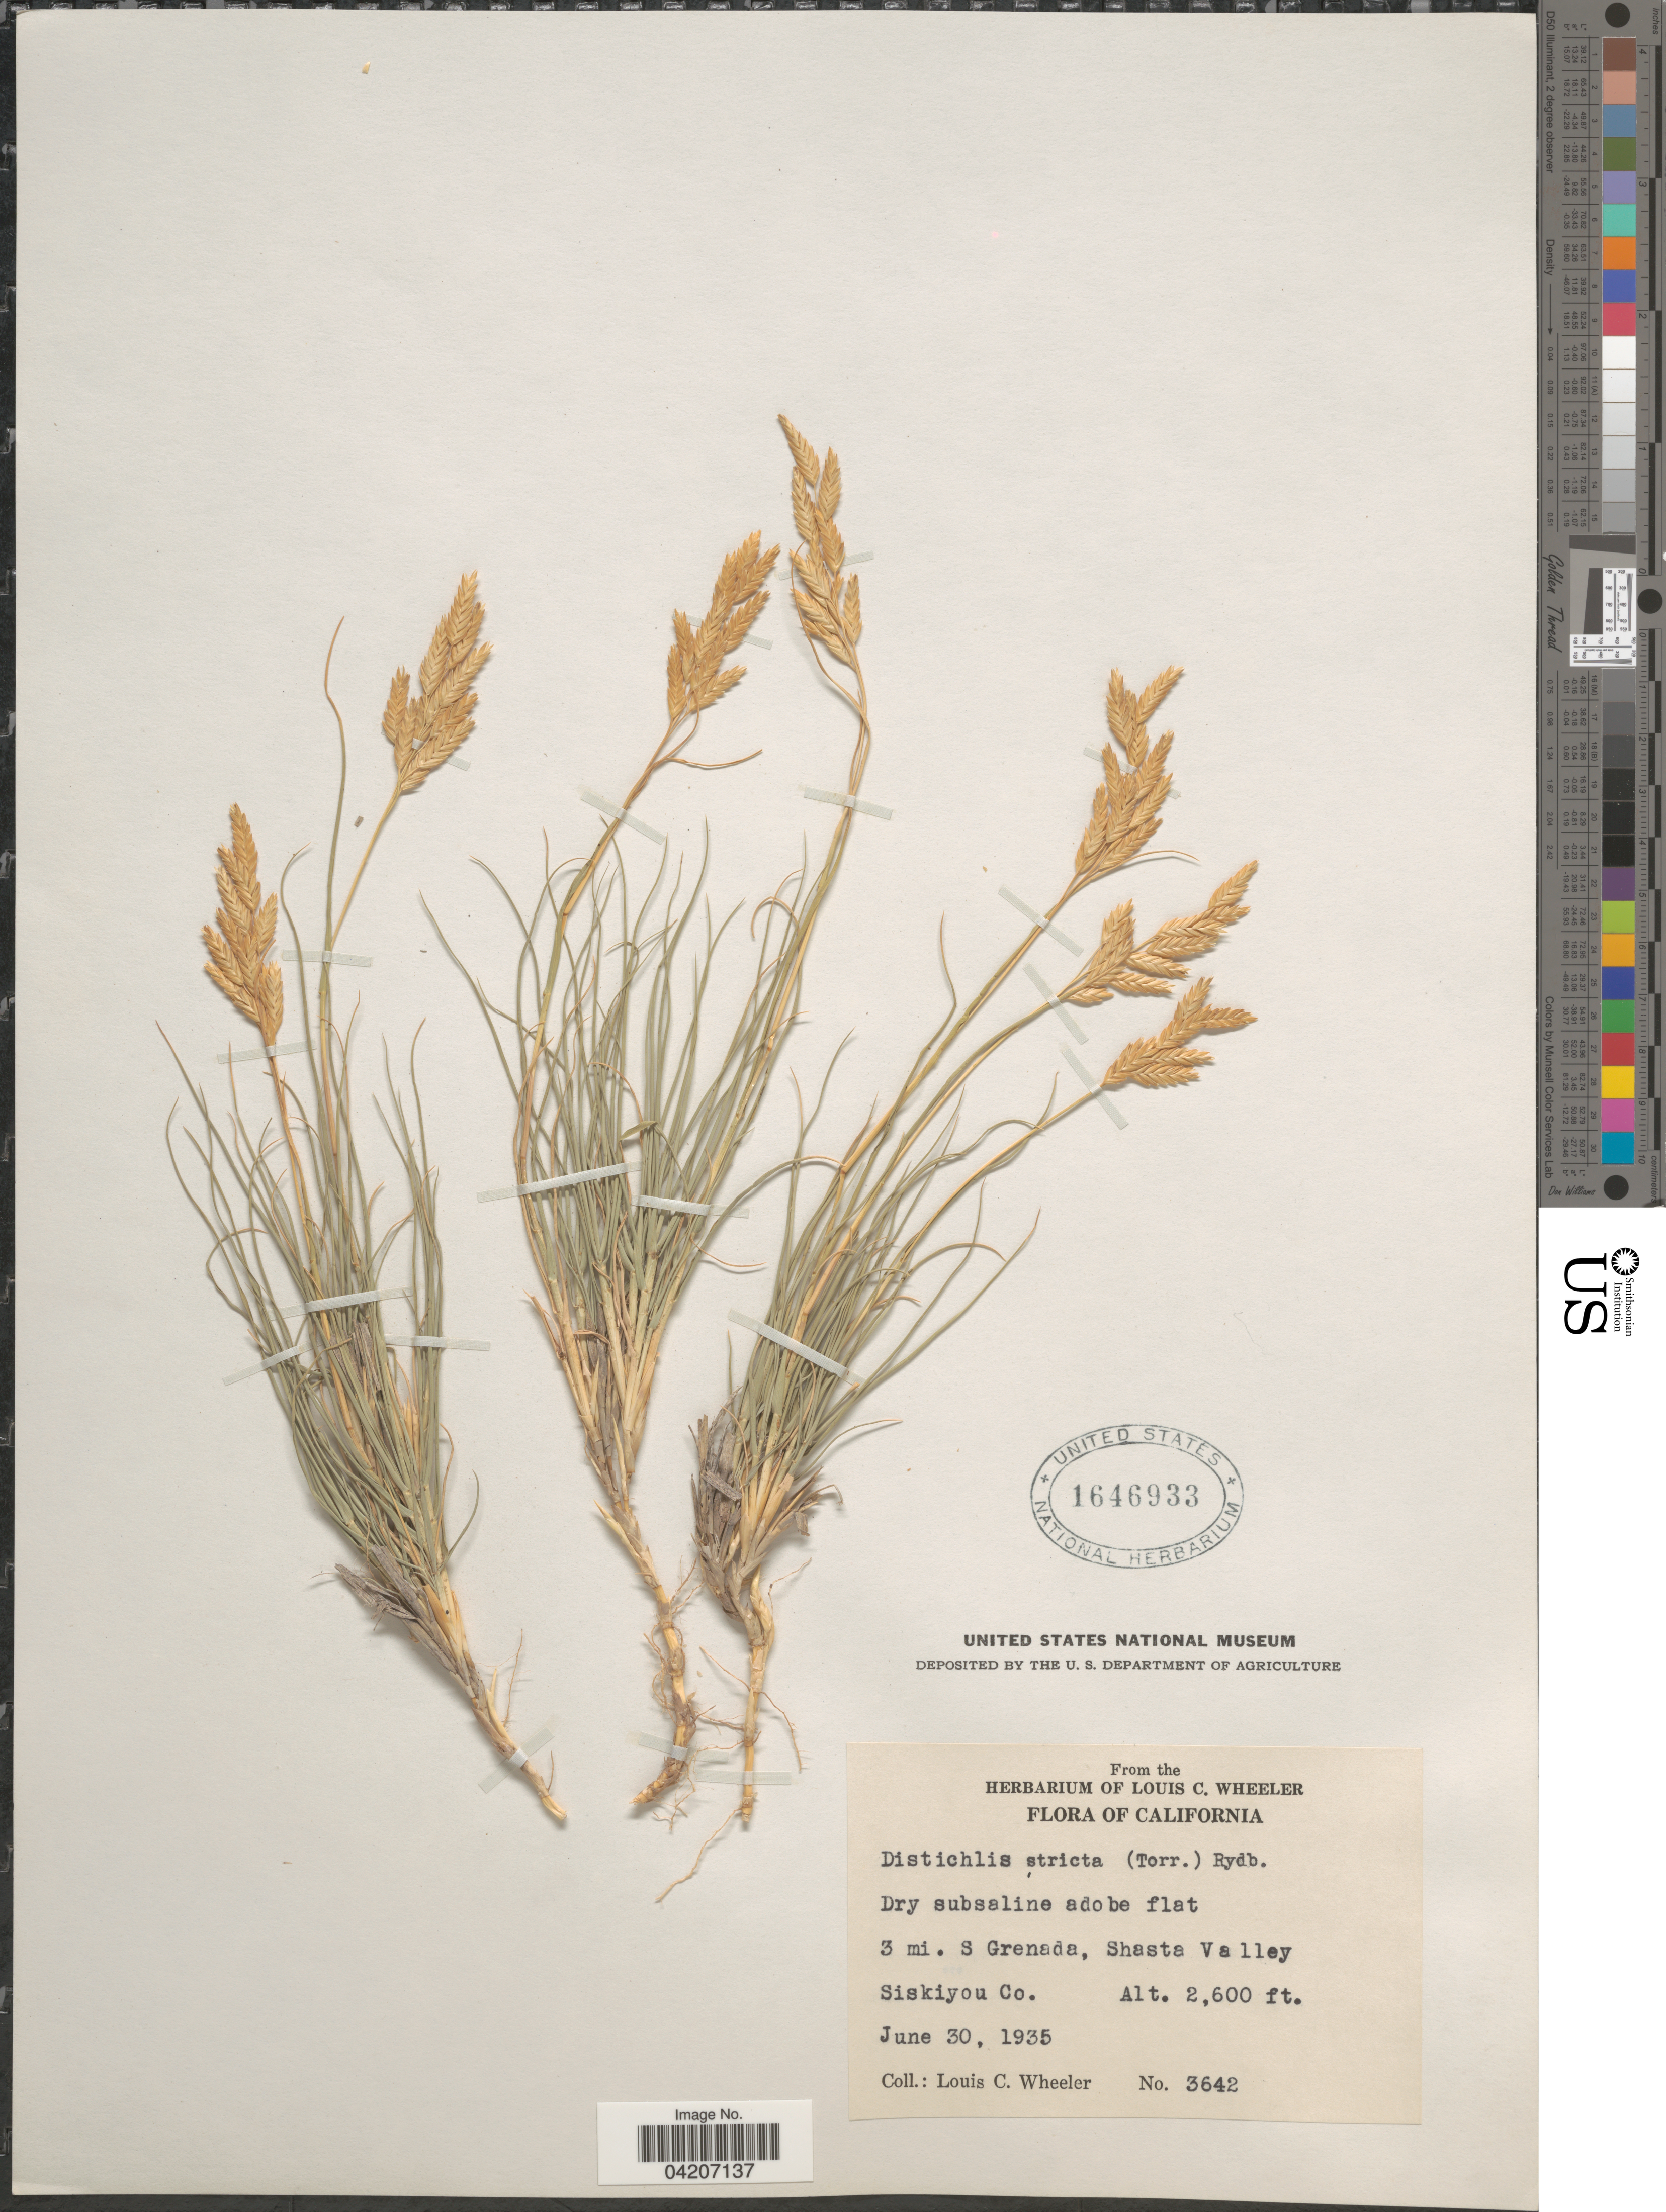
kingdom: Plantae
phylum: Tracheophyta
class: Liliopsida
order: Poales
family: Poaceae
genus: Distichlis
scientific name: Distichlis spicata subsp. stricta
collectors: L. C. Wheeler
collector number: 3642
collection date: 1935-06-30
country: United States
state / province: California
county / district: Siskiyou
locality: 3 mi. S Grenada, Shasta Valley. Siskiyou Co.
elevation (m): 792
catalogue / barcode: US 1646933